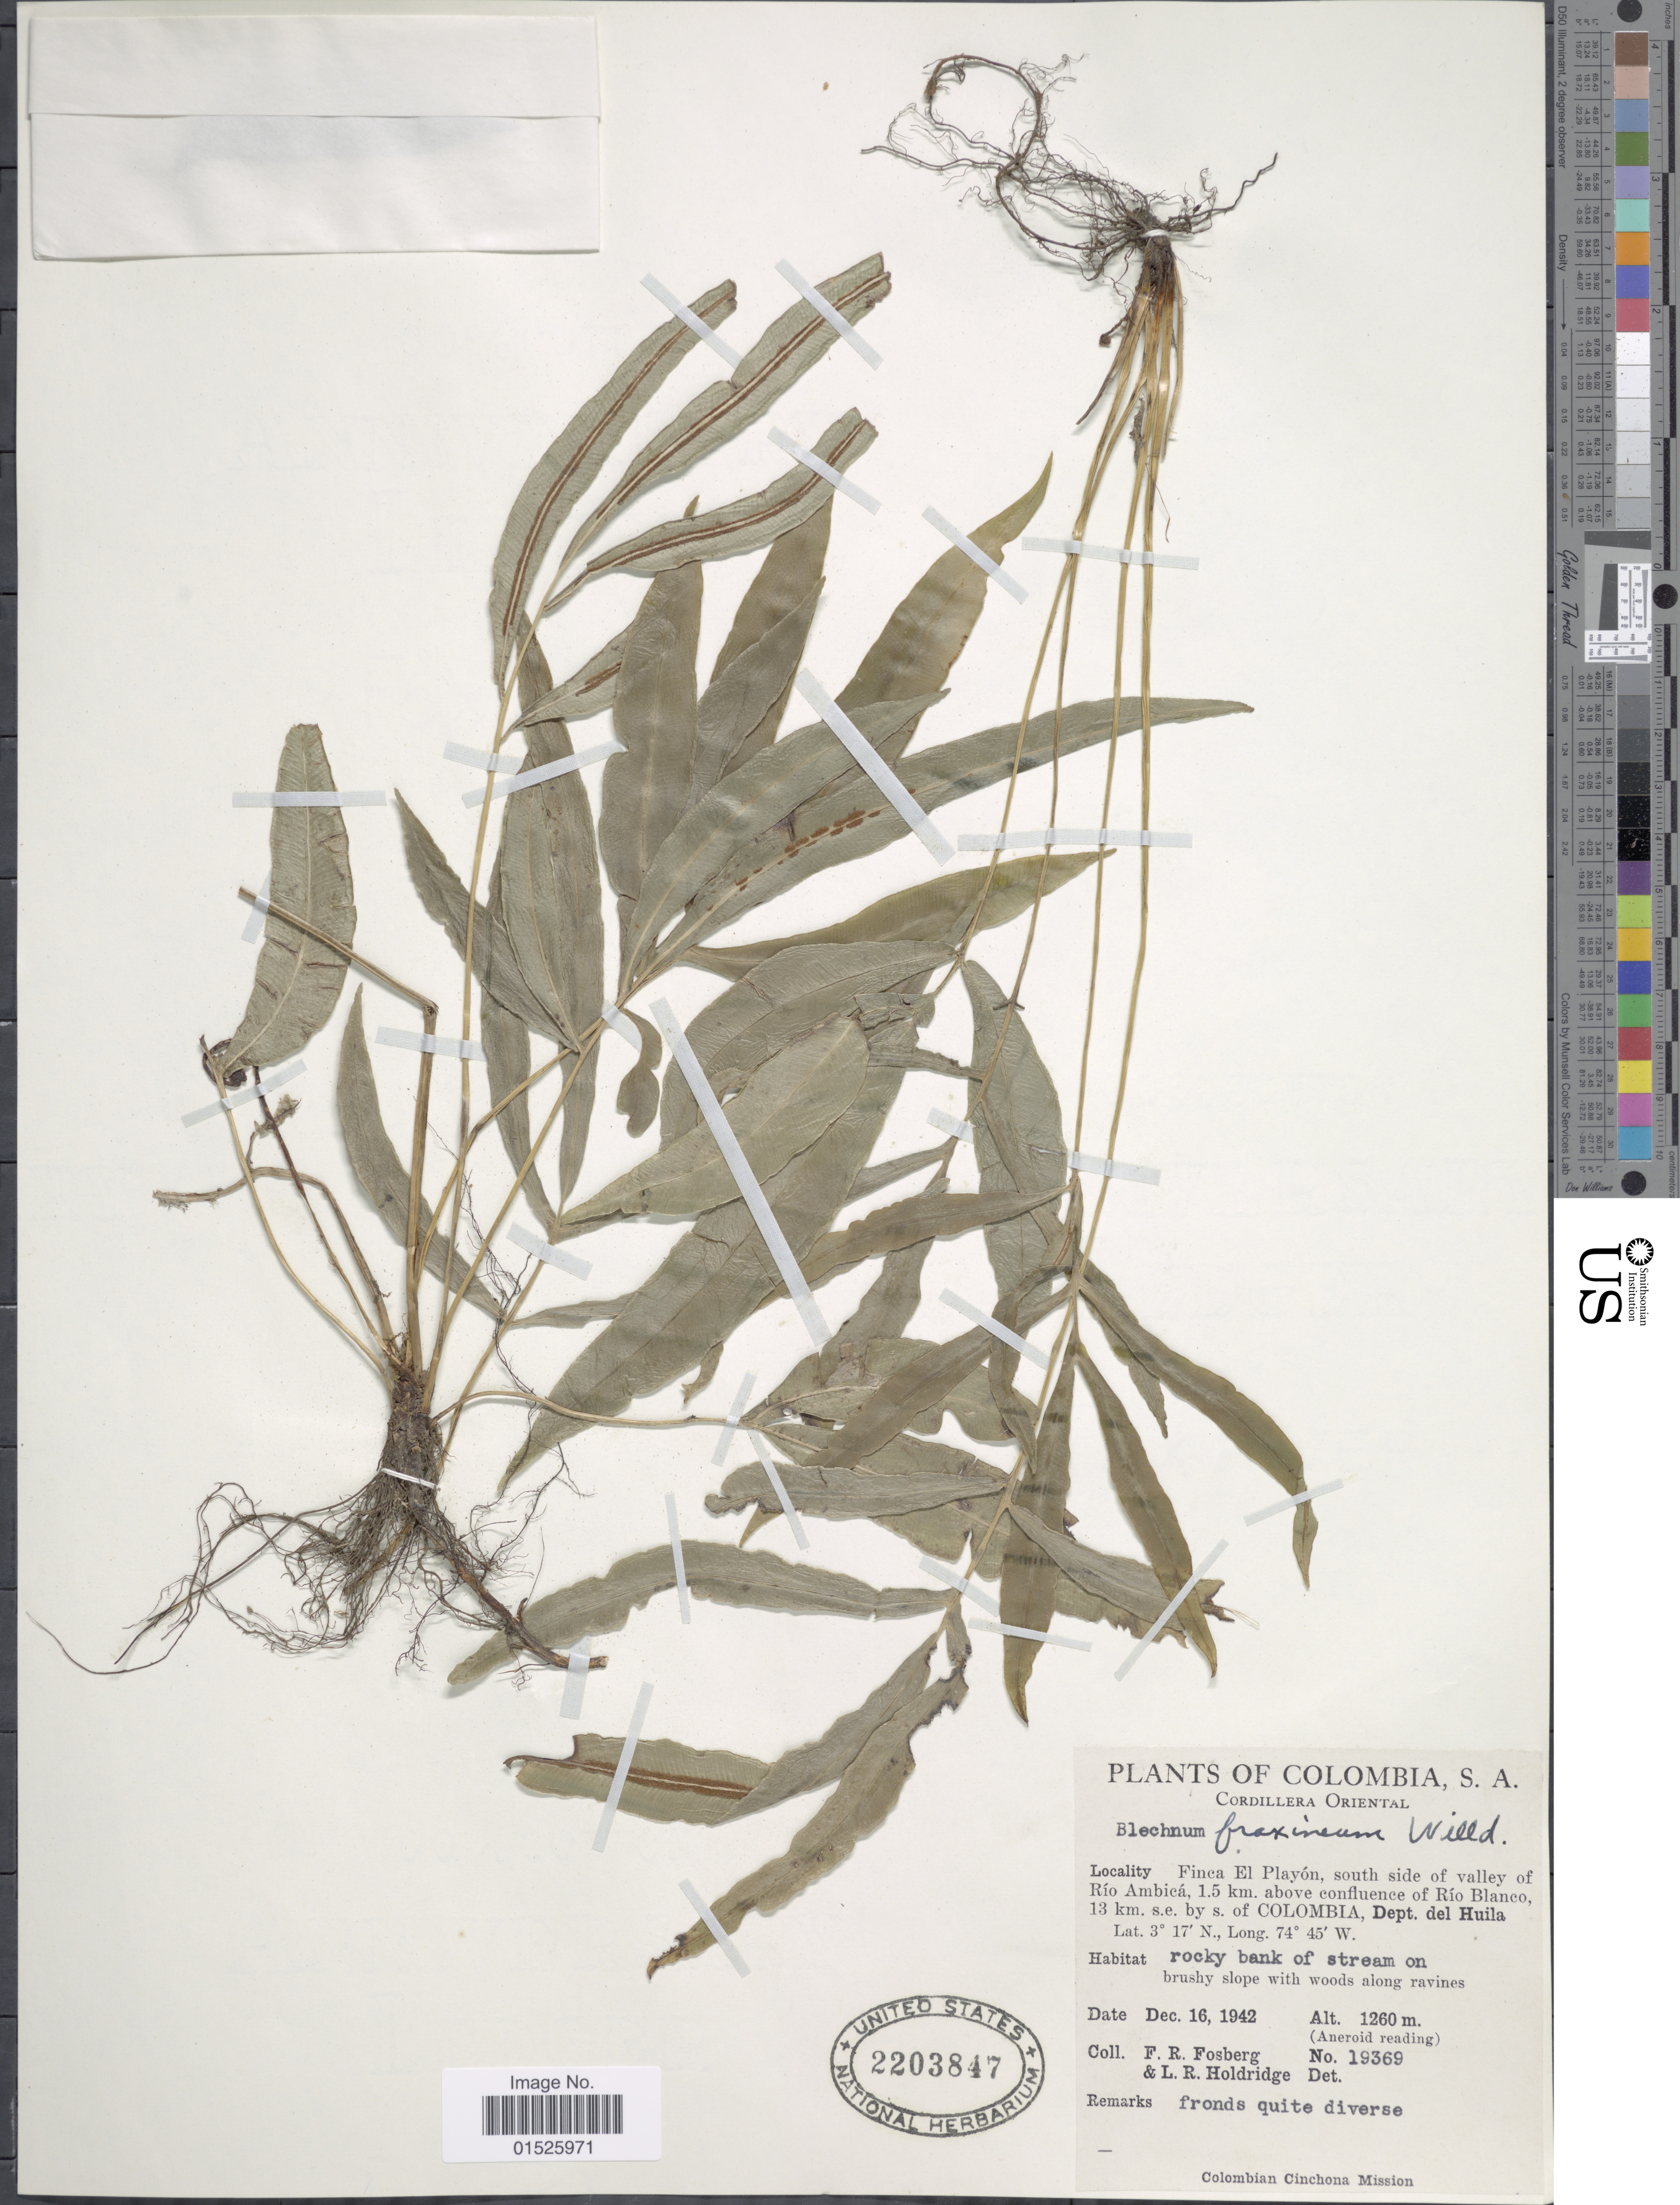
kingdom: Plantae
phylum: Tracheophyta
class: Polypodiopsida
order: Polypodiales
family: Blechnaceae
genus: Blechnum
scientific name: Blechnum x fraxineum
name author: Willd.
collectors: F. R. Fosberg & L. Holdridge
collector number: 19369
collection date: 1942-12-16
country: Colombia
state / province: Huila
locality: Colombia, S. A. Cordillera Oriental, Finca El Playon, south side of valley of Rio Ambica, 1.5 km. above confluence of Rio Blanco, 13 km . s.e. by s. of Colombia, Dept. del Huila.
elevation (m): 1260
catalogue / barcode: US 2203847